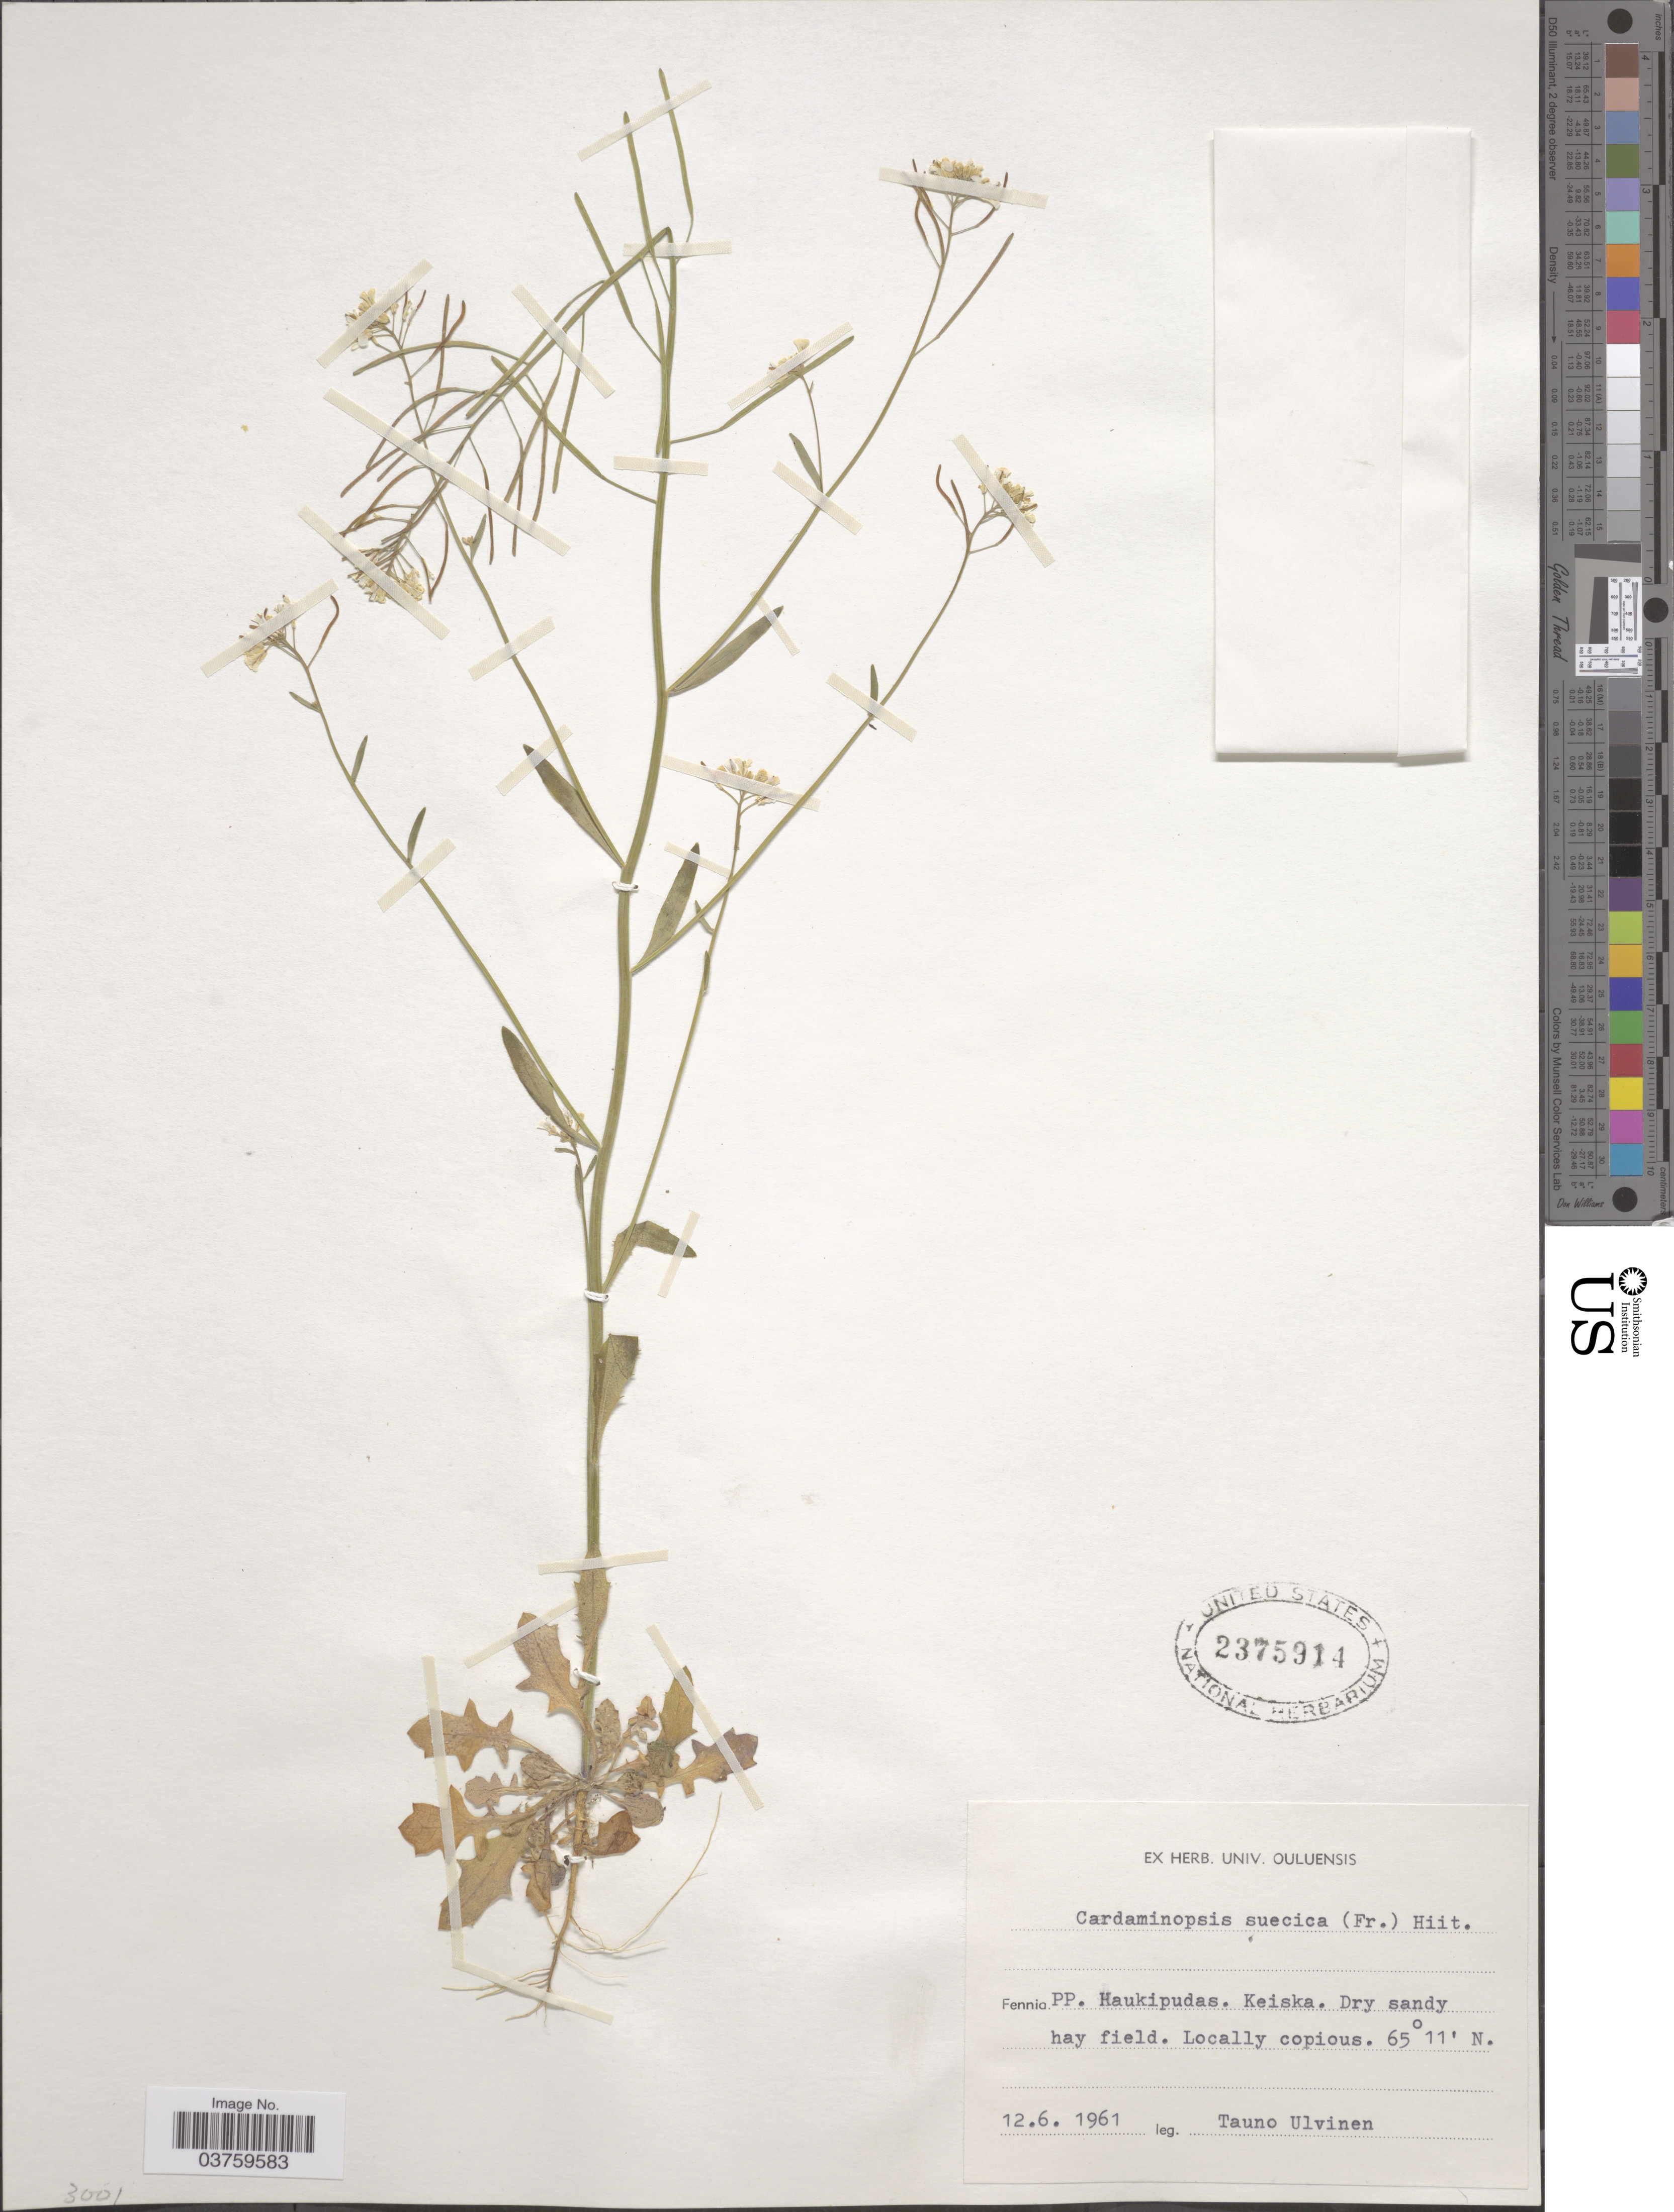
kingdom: Plantae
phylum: Tracheophyta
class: Magnoliopsida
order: Brassicales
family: Brassicaceae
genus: Arabis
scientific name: Arabis suecica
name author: Fr.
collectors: T. Ulvinen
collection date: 1961-06-12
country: Finland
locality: Fennia. PP. Haukipudas. Keiska.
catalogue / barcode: US 2375914